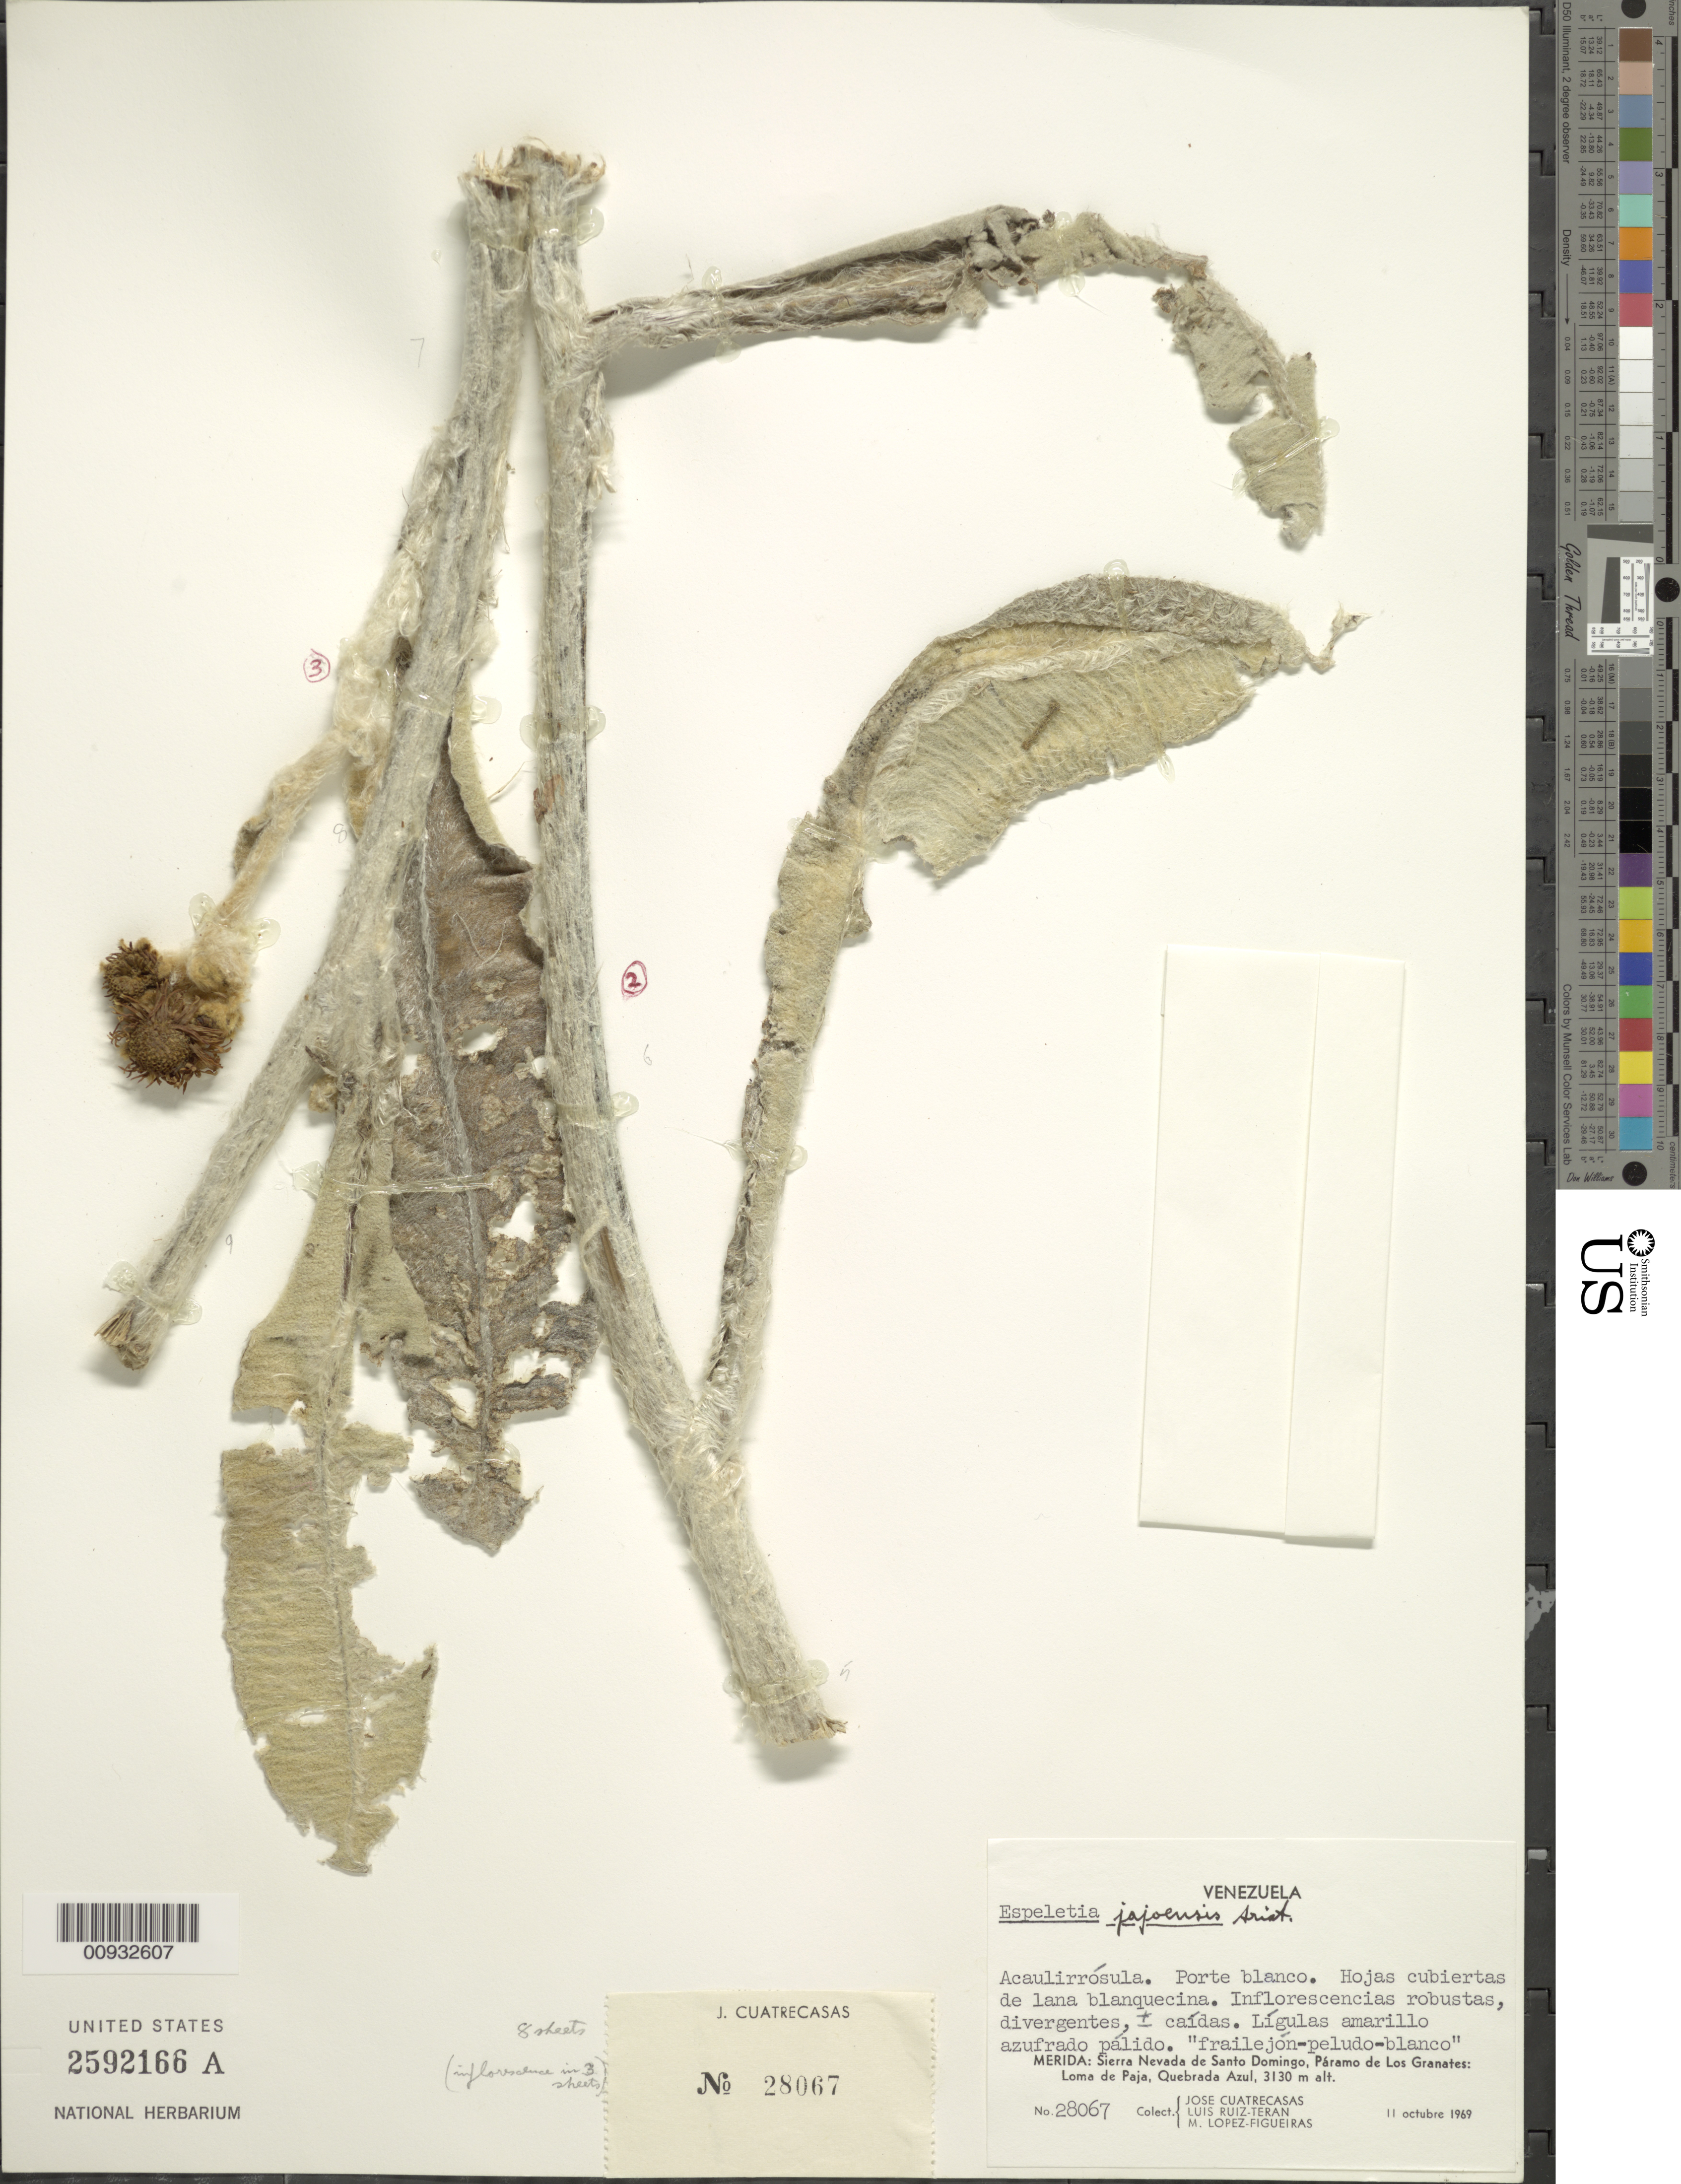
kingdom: Plantae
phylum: Tracheophyta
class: Magnoliopsida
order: Asterales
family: Asteraceae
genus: Espeletia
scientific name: Espeletia jajoensis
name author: Aristeg.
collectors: J. Cuatrecasas, L. E. Ruíz-Terán & M. López Figueiras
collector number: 28067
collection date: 1969-10-11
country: Venezuela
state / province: Mérida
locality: Sierra Nevada de Santo Domingo, Paramo de Los Granates: Loma de Paja, Quebrada Azul.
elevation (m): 3130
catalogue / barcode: US 2592166A